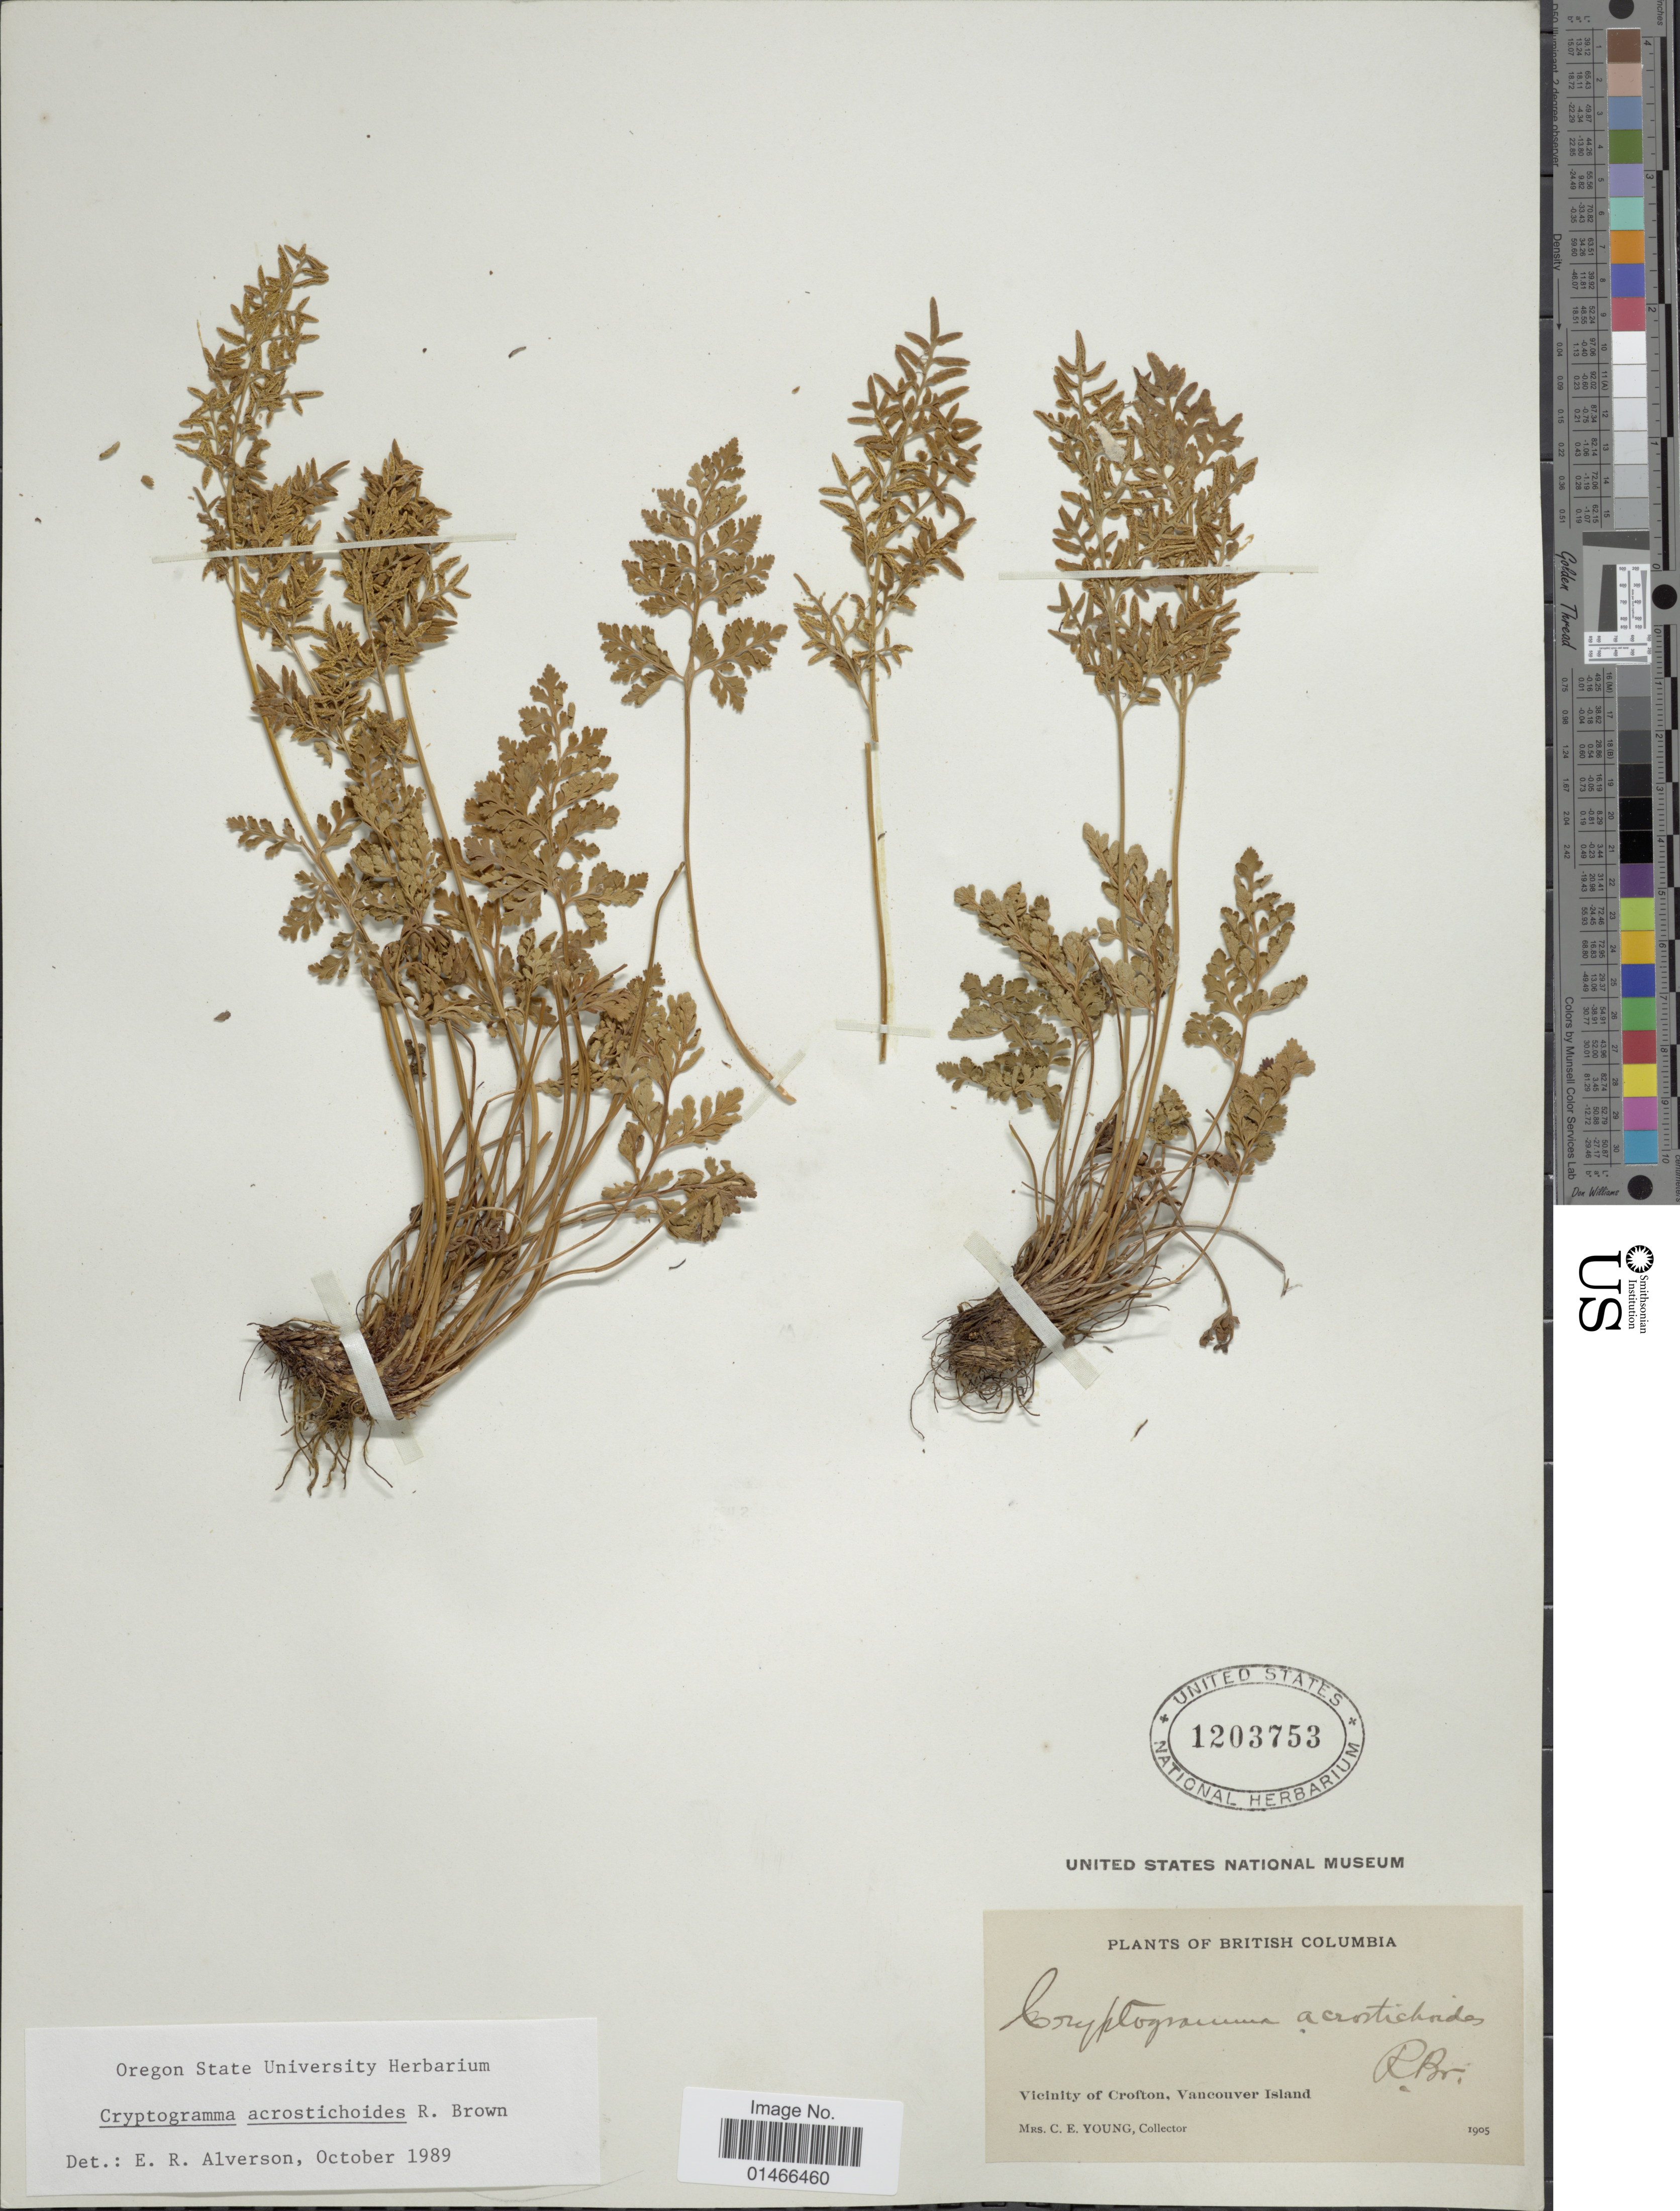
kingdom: Plantae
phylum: Tracheophyta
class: Polypodiopsida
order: Polypodiales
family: Pteridaceae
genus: Cryptogramma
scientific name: Cryptogramma acrostichoides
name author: R. Br.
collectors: C. Young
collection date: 1905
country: Canada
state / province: British Columbia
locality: Vicinity of Crofton, Vancouver Island.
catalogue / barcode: US 1203753